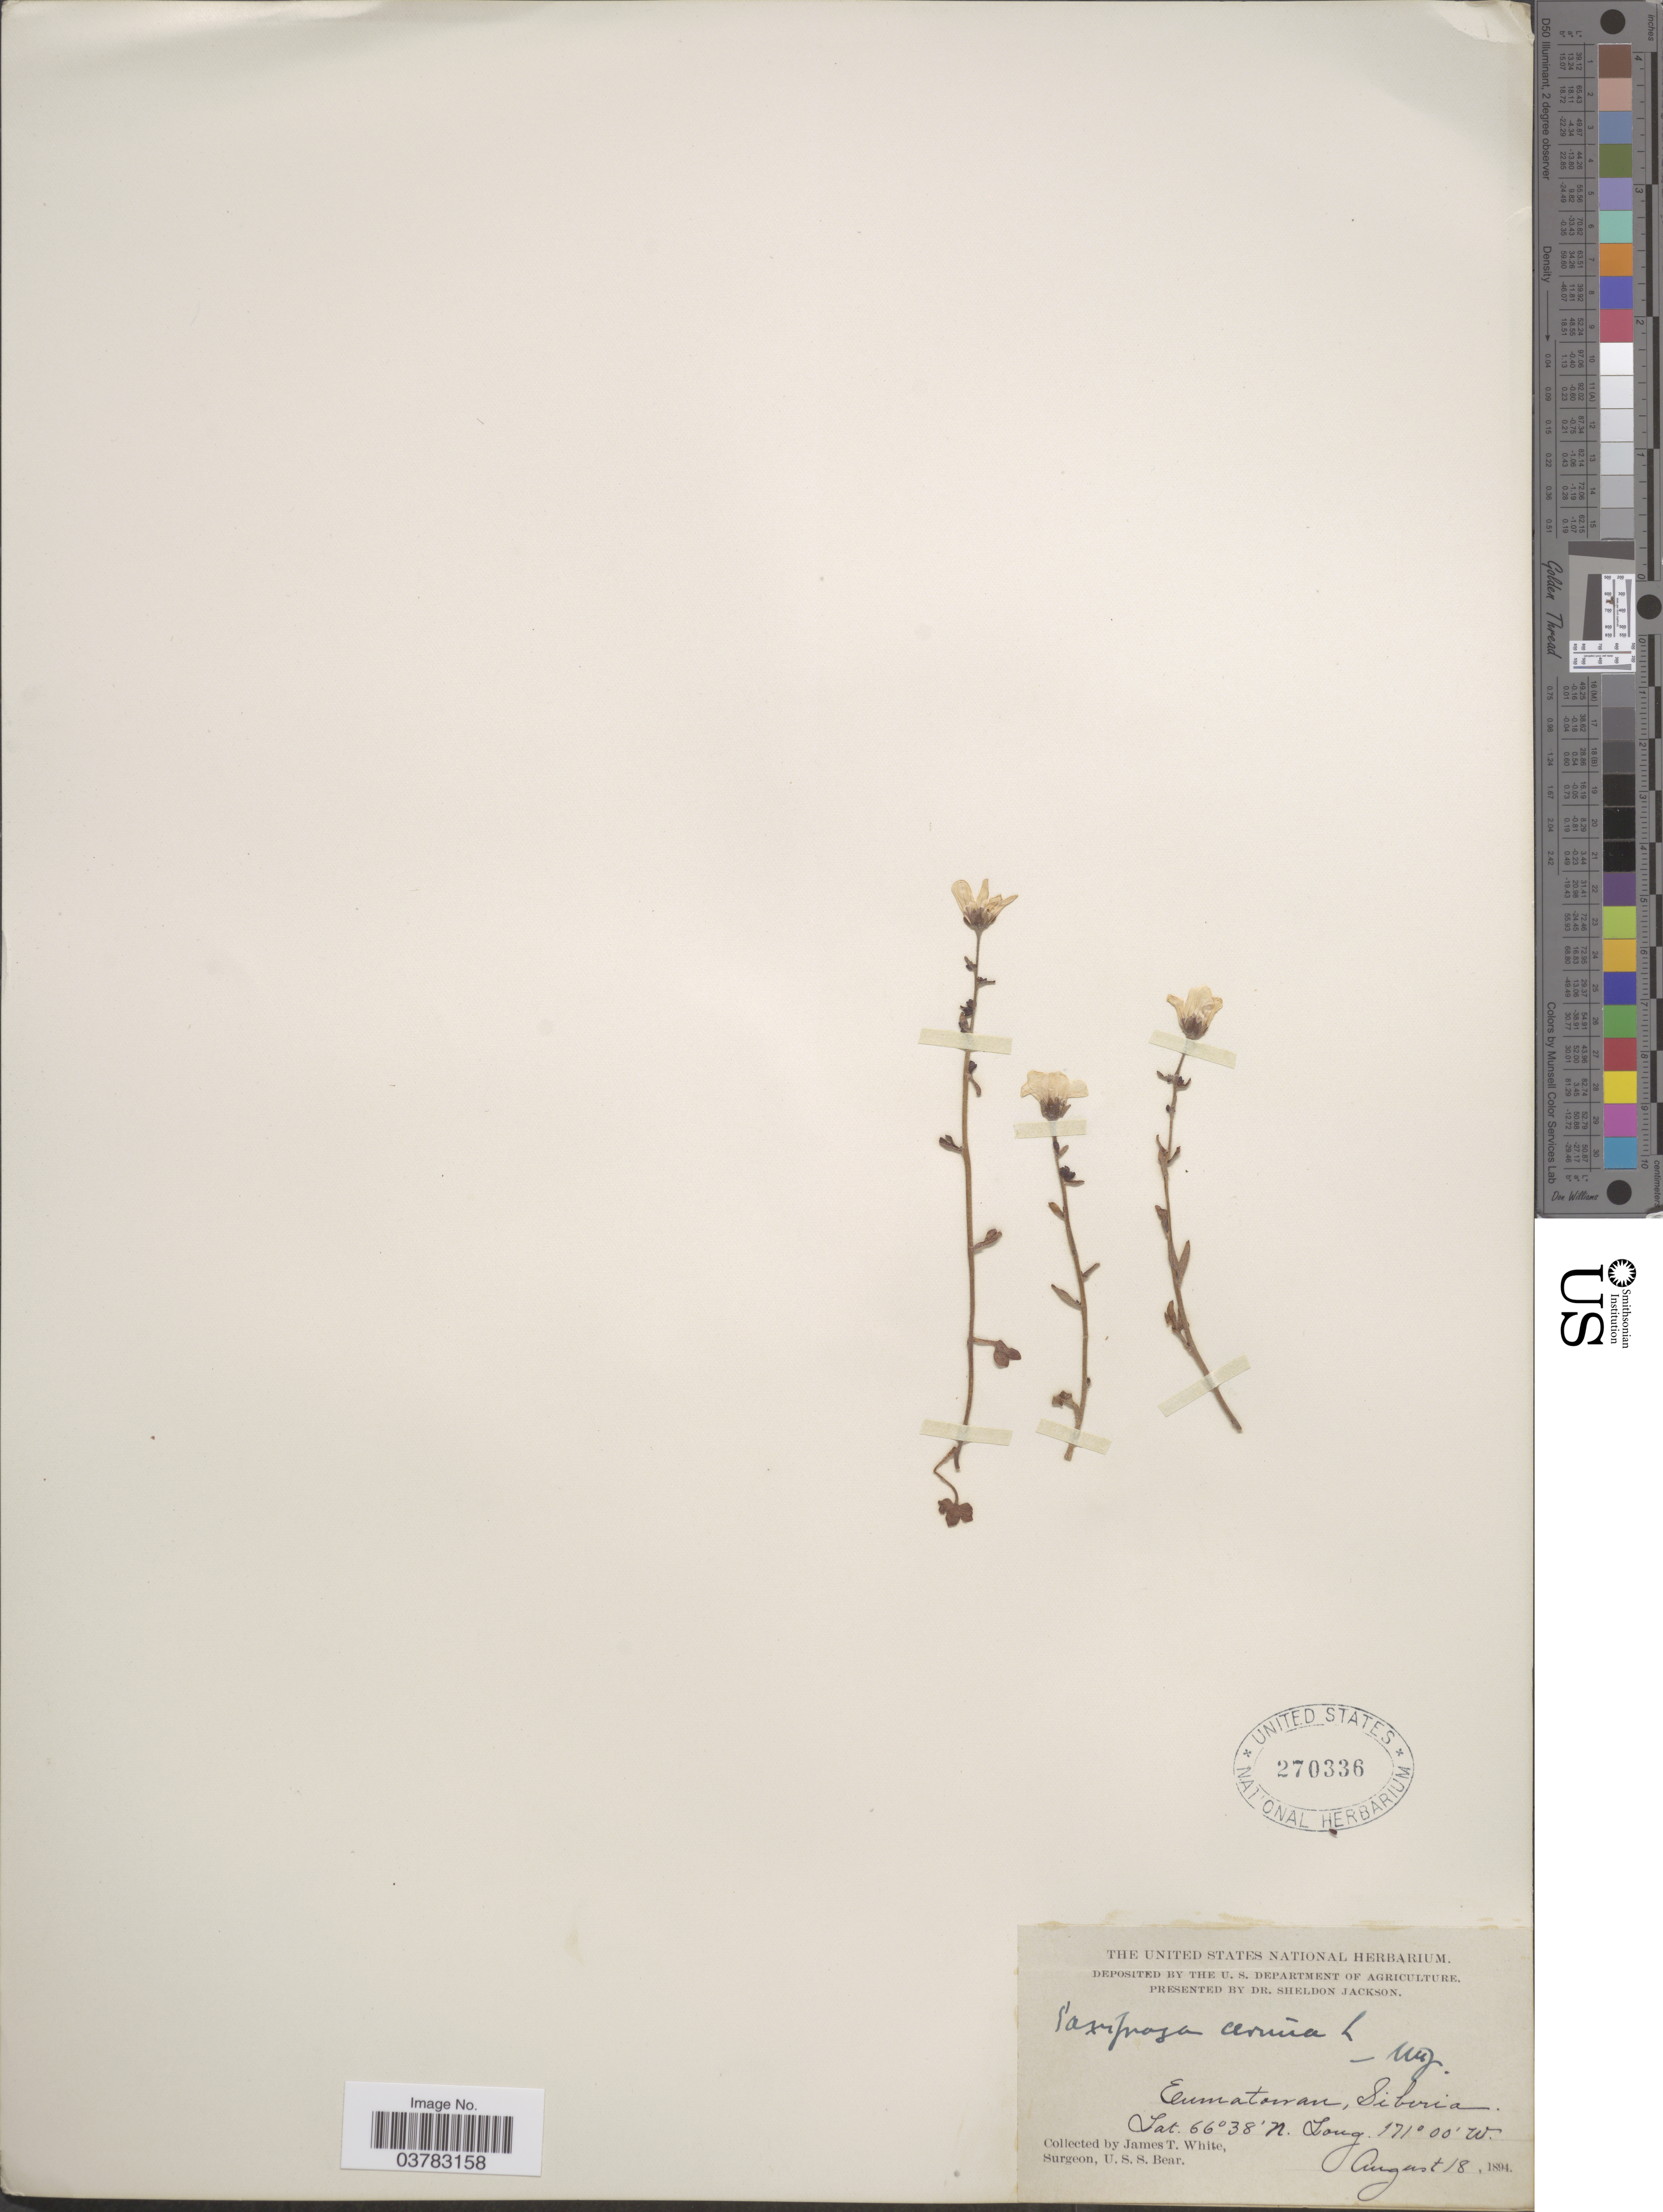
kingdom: Plantae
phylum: Tracheophyta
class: Magnoliopsida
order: Saxifragales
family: Saxifragaceae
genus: Saxifraga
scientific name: Saxifraga cernua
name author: L.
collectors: J. T. White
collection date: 1894-08-18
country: Russian Federation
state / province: Chukotka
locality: Enmatowan, Siberia.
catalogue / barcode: US 270336